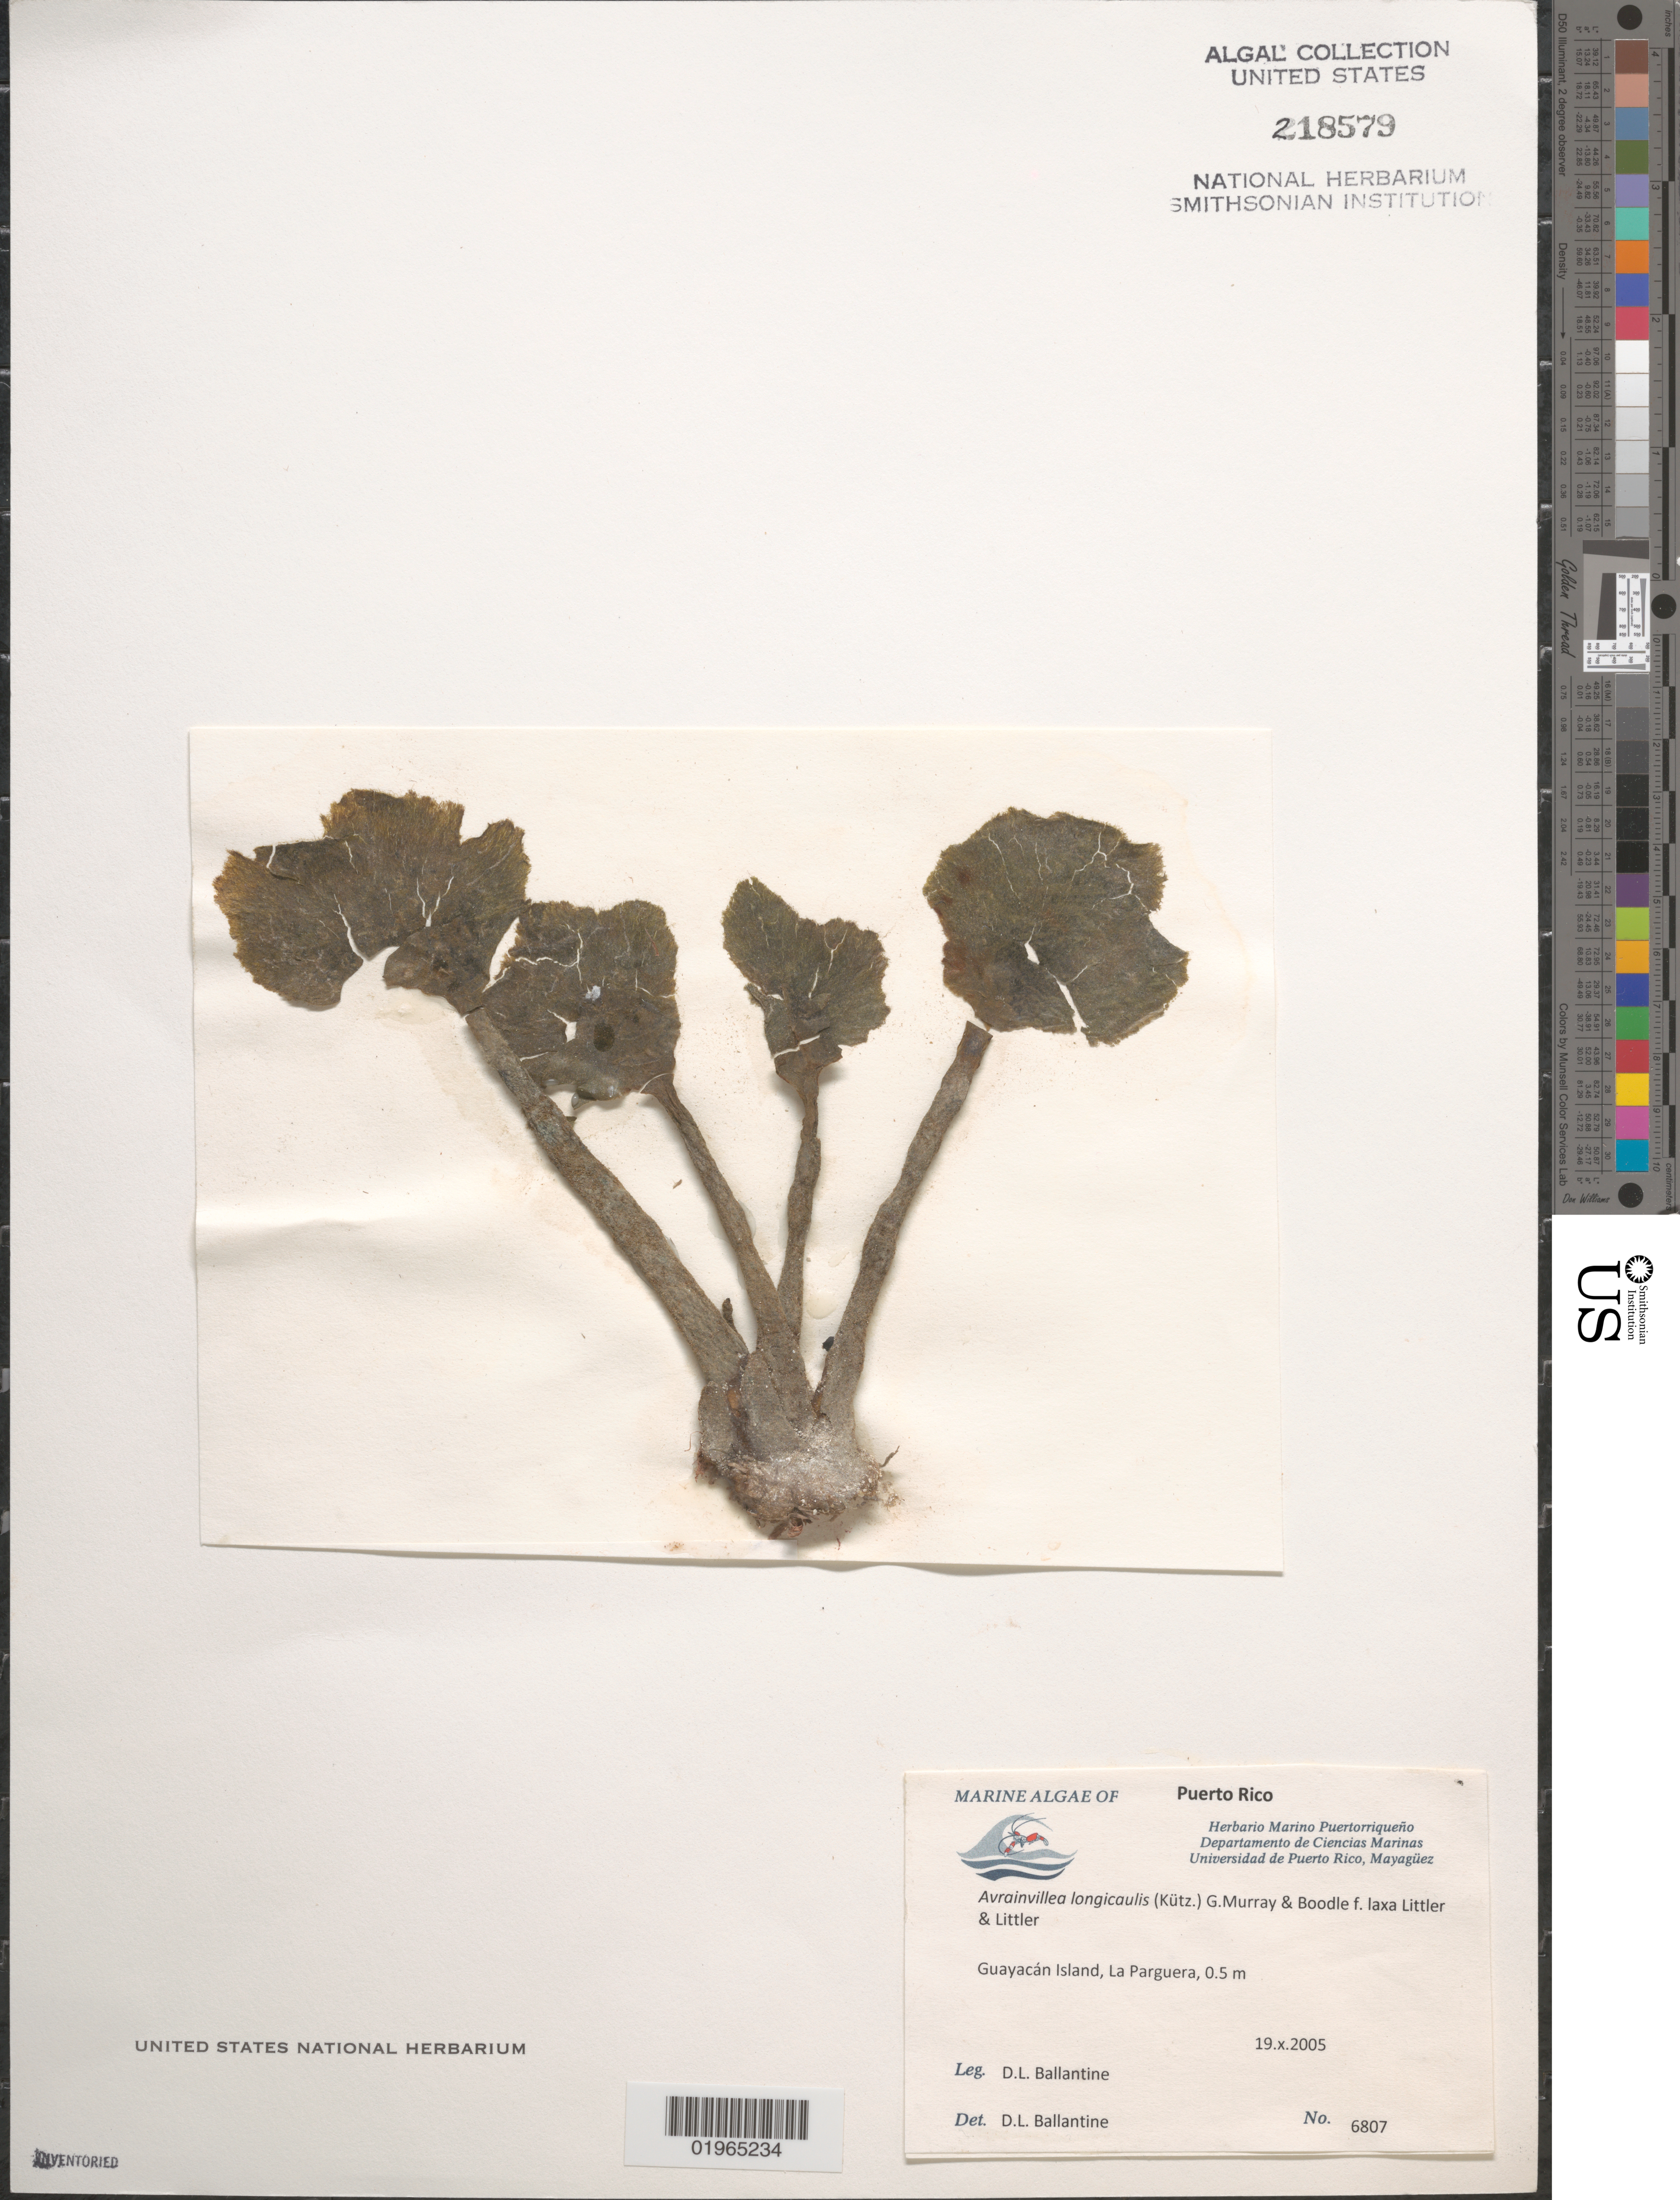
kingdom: Plantae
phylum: Chlorophyta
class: Ulvophyceae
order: Bryopsidales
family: Dichotomosiphonaceae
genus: Avrainvillea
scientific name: Avrainvillea longicaulis f. laxa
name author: D.S. Littler & Littler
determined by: Ballantine, D. L.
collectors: D.L. Ballantine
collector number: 6807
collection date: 2005-10-19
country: Puerto Rico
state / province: Lajas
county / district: La Parguera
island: Guayacan Island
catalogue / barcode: US 218579